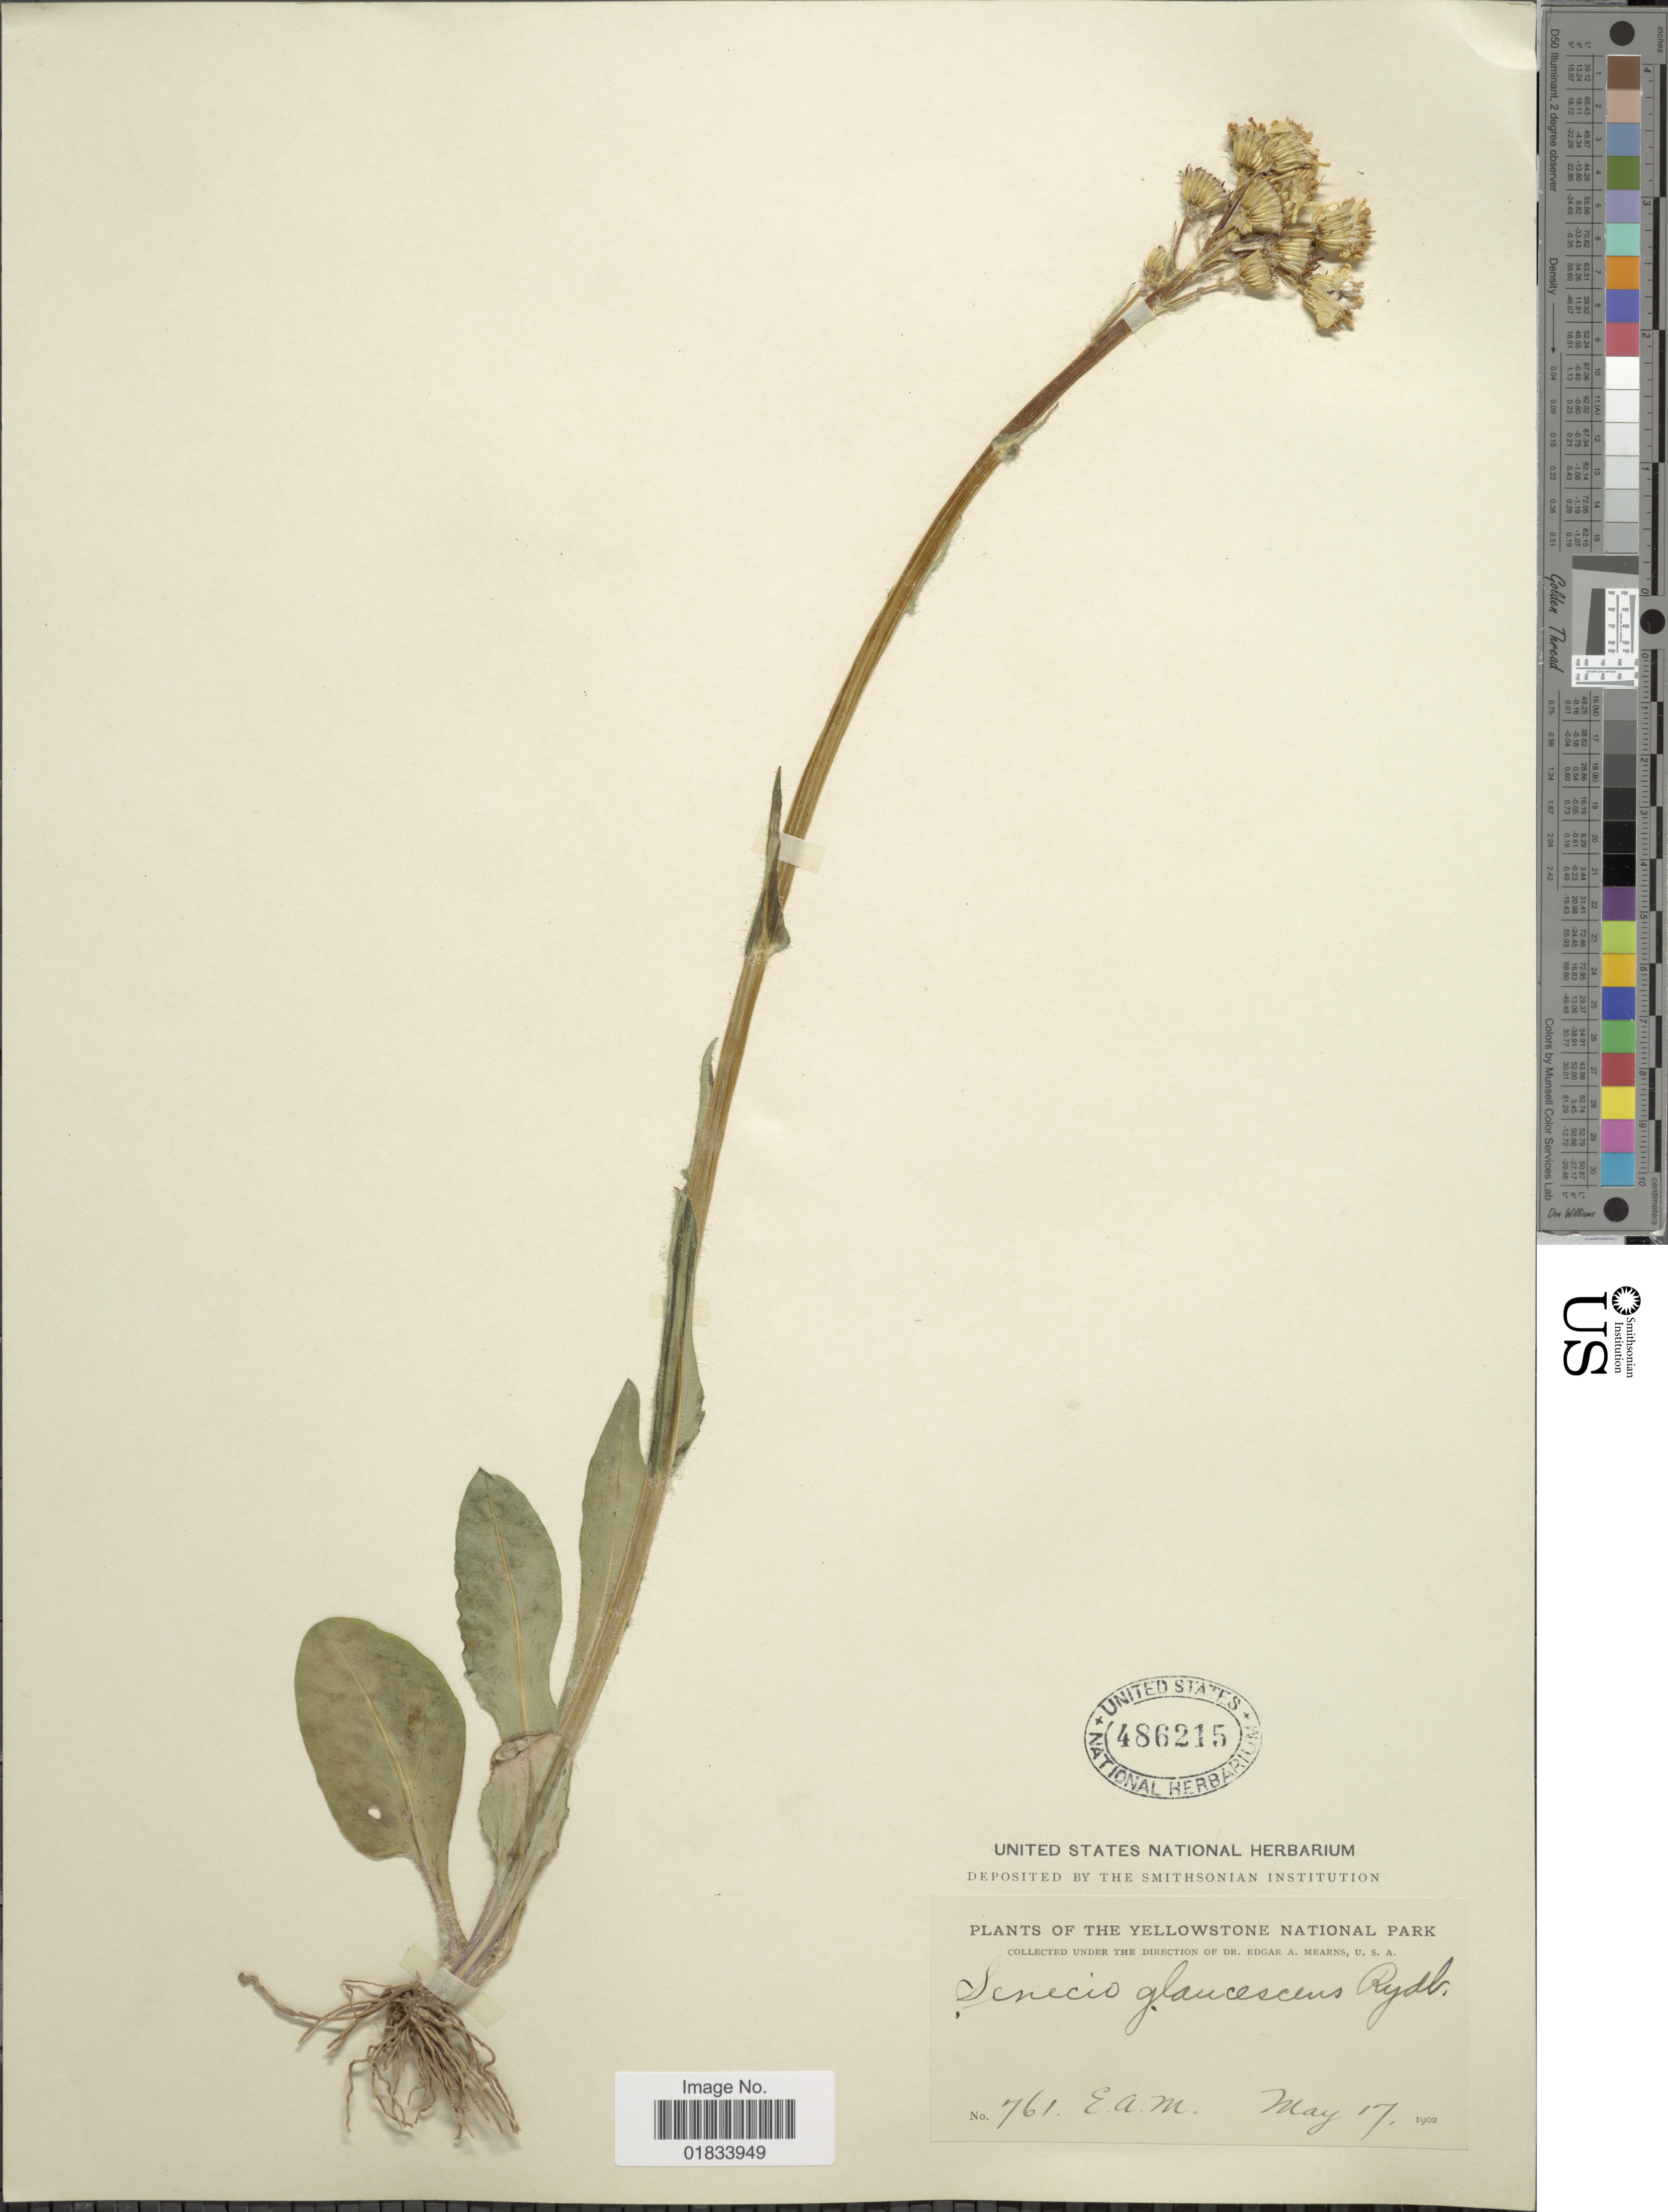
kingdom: Plantae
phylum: Tracheophyta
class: Magnoliopsida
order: Asterales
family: Asteraceae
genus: Senecio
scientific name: Senecio lugens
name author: Richardson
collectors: E. A. Mearns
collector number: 761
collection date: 1902-05-17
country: United States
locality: Yellowstone National Park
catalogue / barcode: US 486215